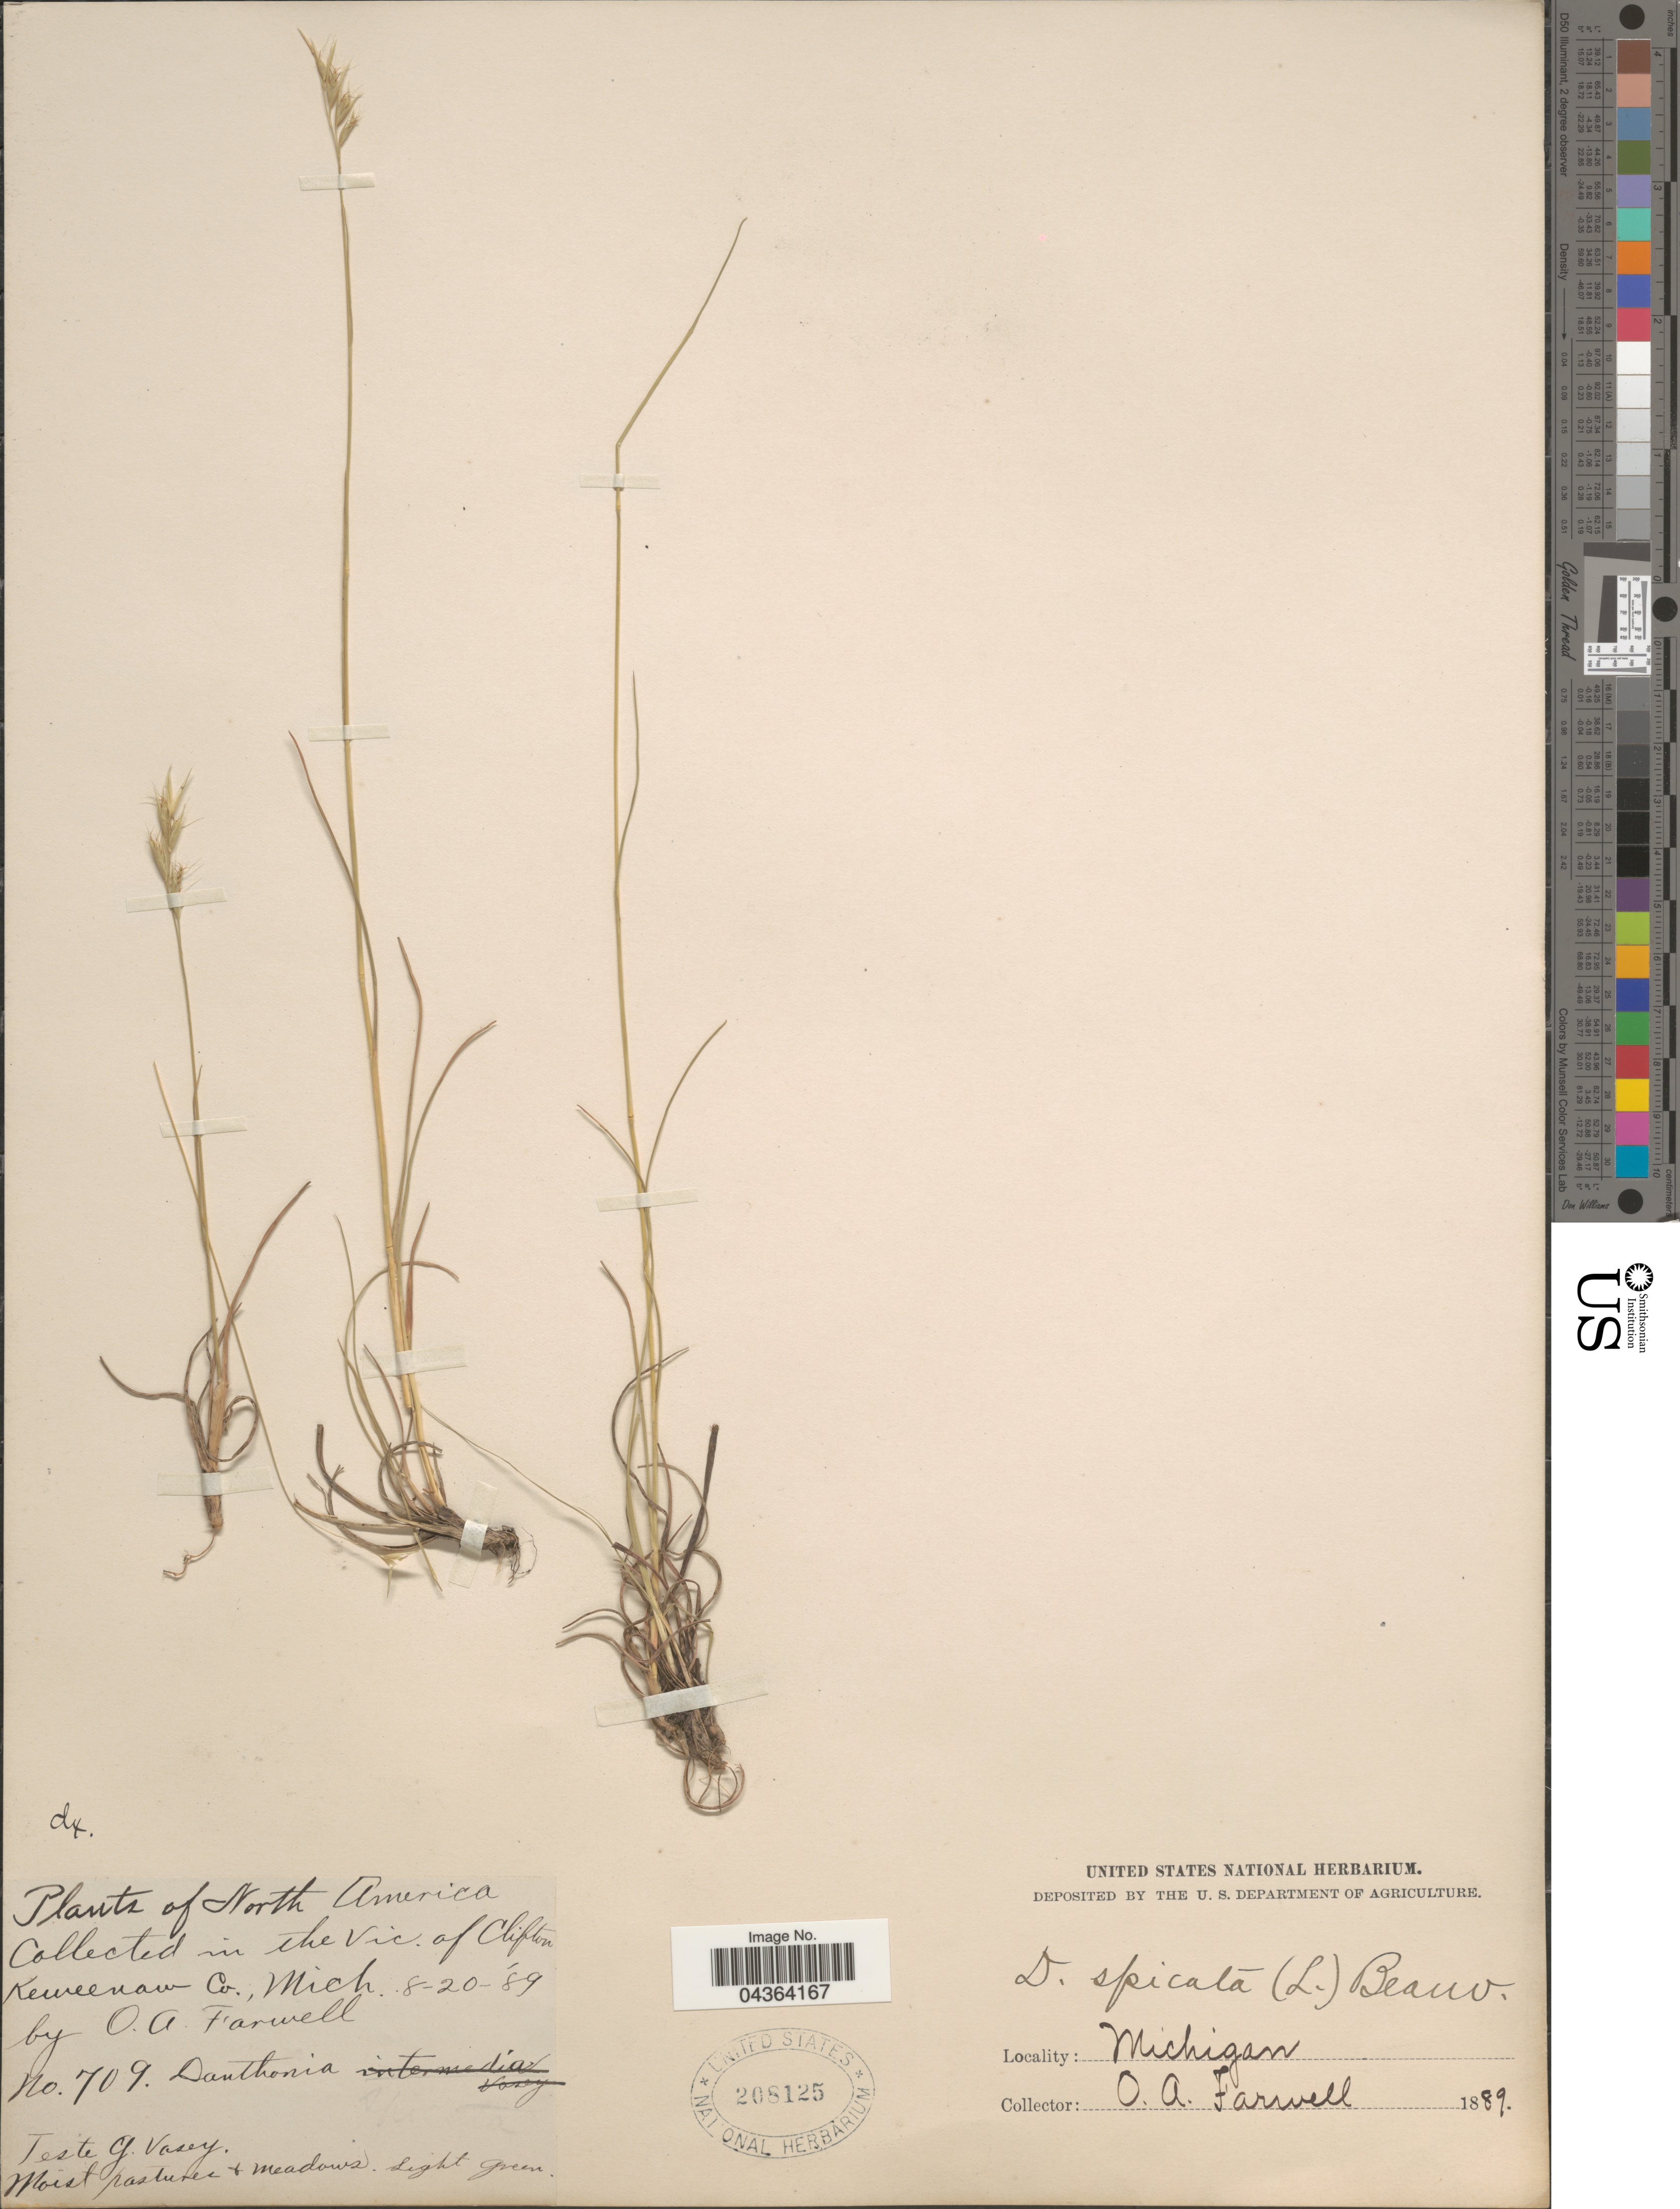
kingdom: Plantae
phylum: Tracheophyta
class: Liliopsida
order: Poales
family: Poaceae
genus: Danthonia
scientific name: Danthonia spicata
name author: (L.) P. Beauv. ex Roem. & Schult.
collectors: O. Farwell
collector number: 709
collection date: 1889-08-20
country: United States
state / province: Michigan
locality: In the Vic. of Clifton. Keweenaw Co.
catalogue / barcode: US 208125